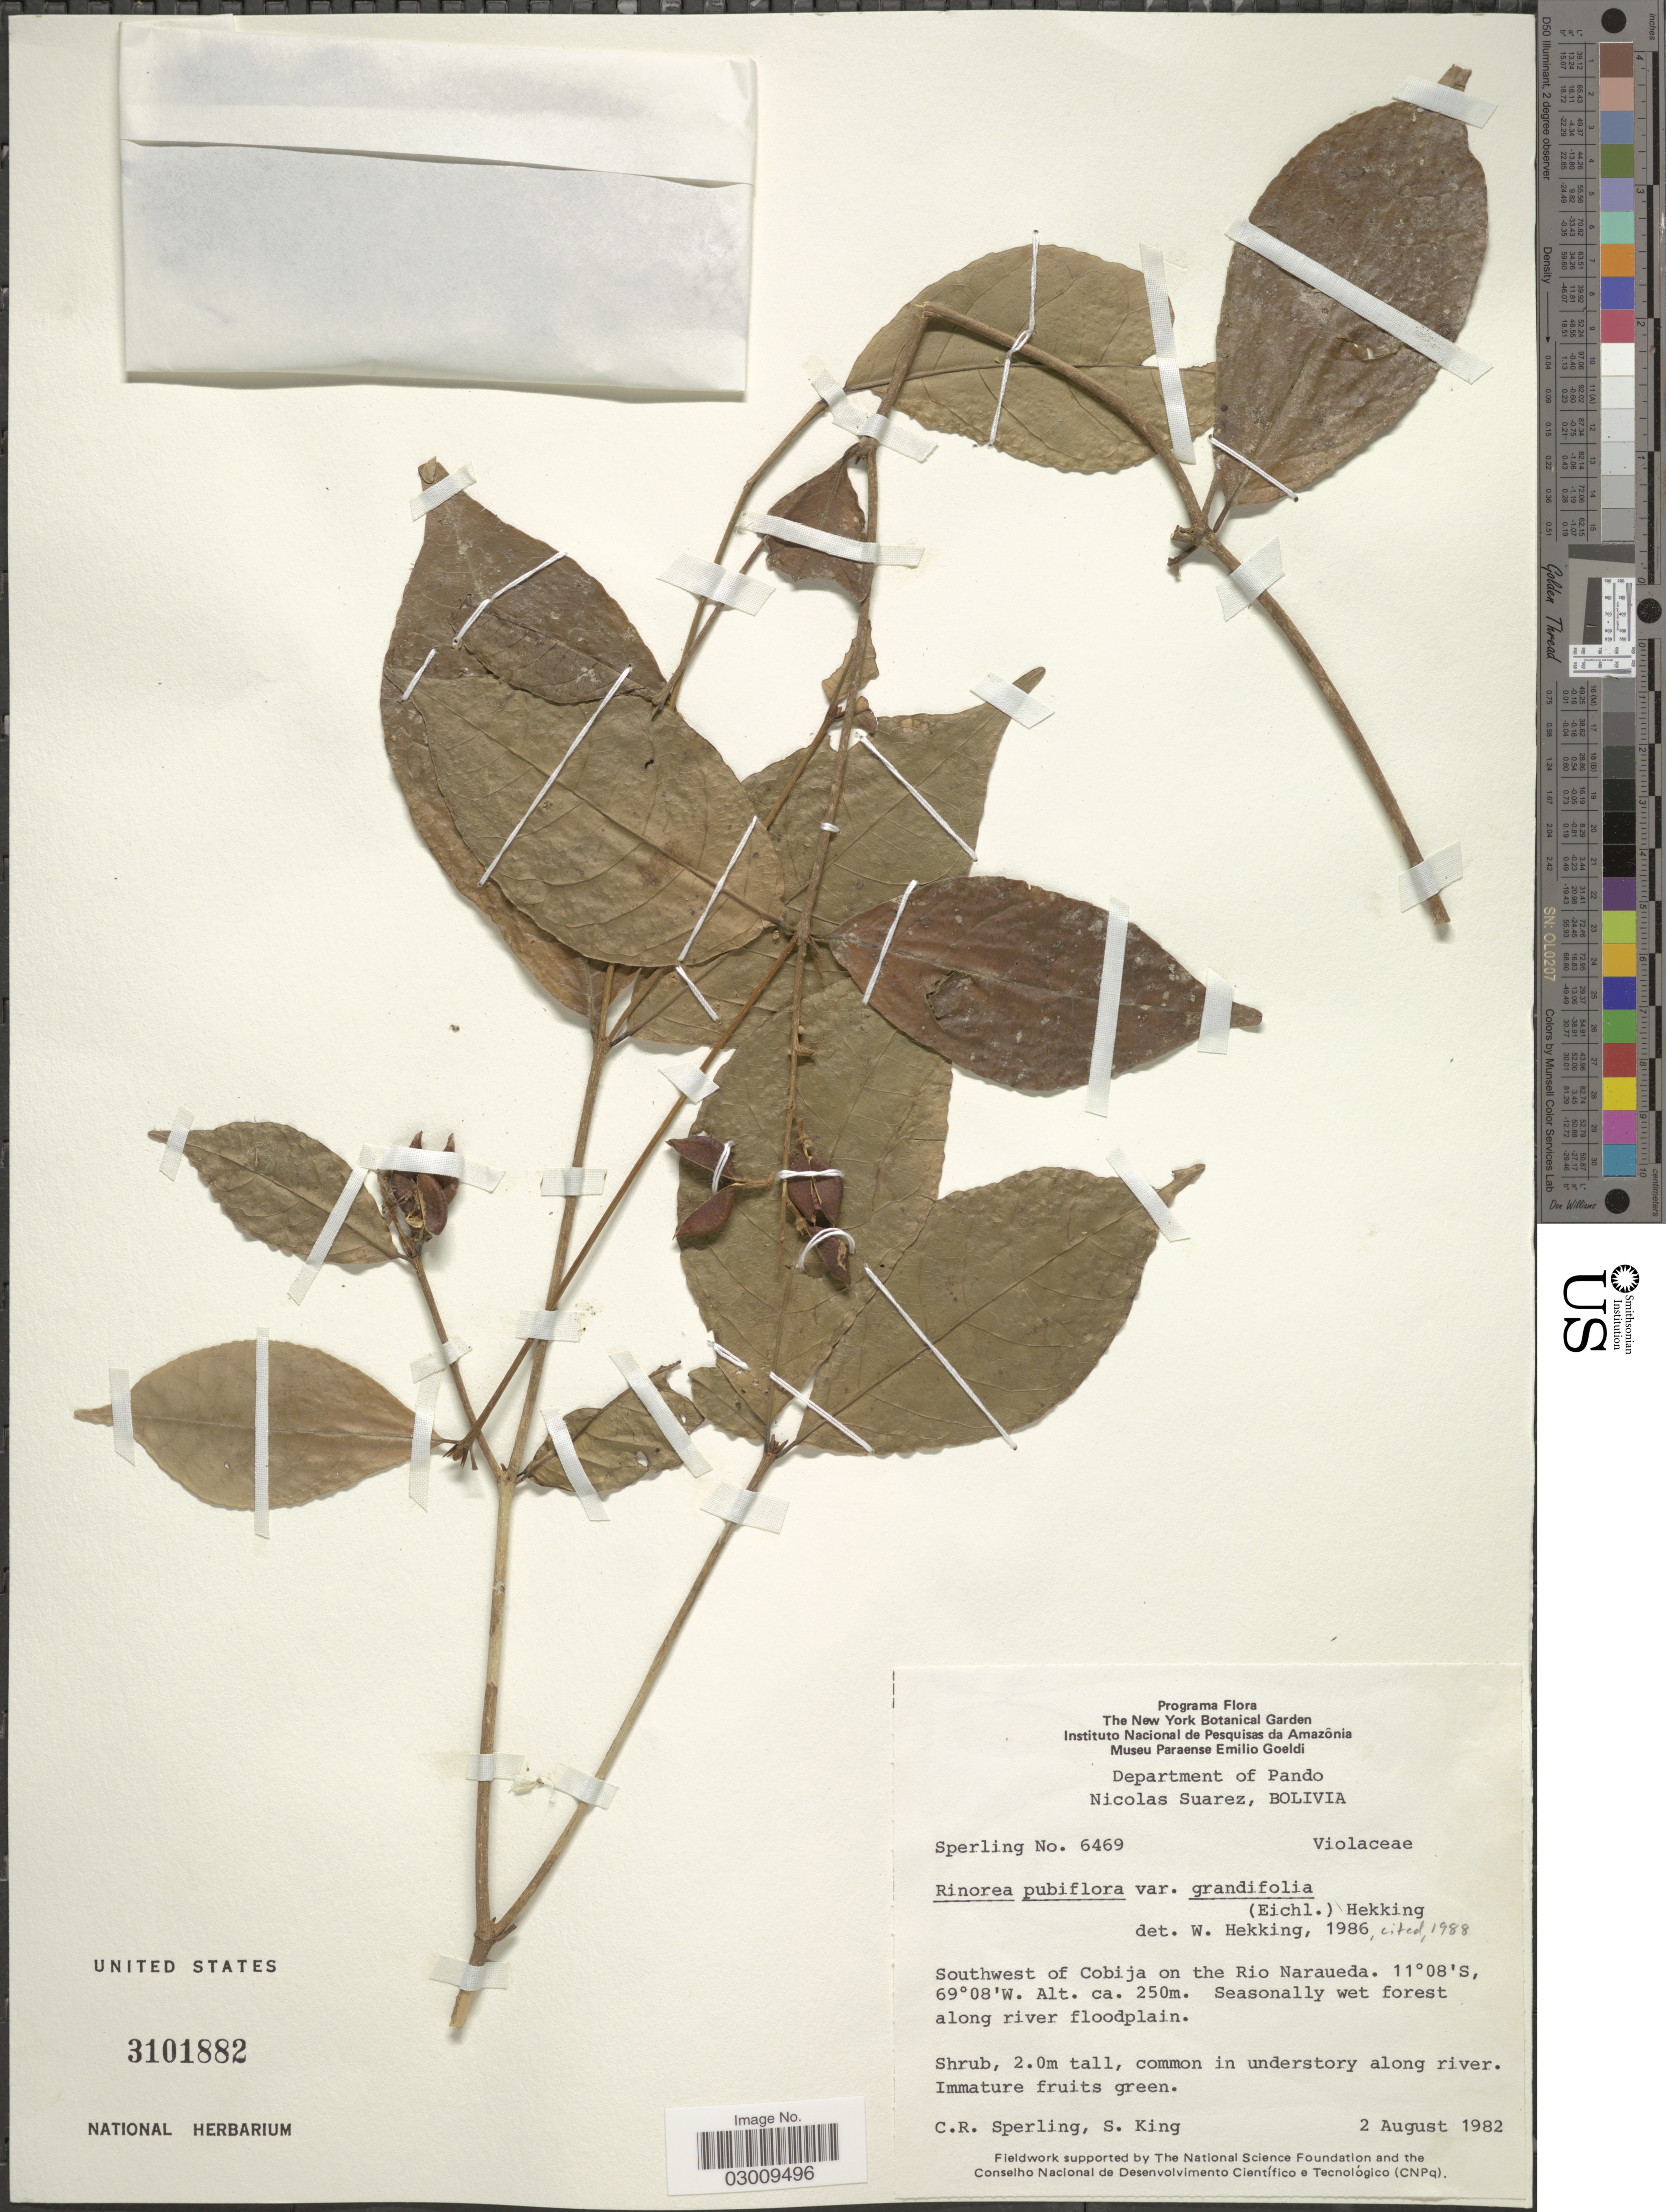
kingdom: Plantae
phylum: Tracheophyta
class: Magnoliopsida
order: Malpighiales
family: Violaceae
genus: Rinorea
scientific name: Rinorea viridifolia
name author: Rusby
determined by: Hoyos-Gomez, S. E.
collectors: C. R. Sperling & S. King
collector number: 6469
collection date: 1982-08-02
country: Bolivia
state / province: Pando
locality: Department of Pando. Nicolas Suarez. Southwest of Cobija on the Rio Naraueda.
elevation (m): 250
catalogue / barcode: US 3101882